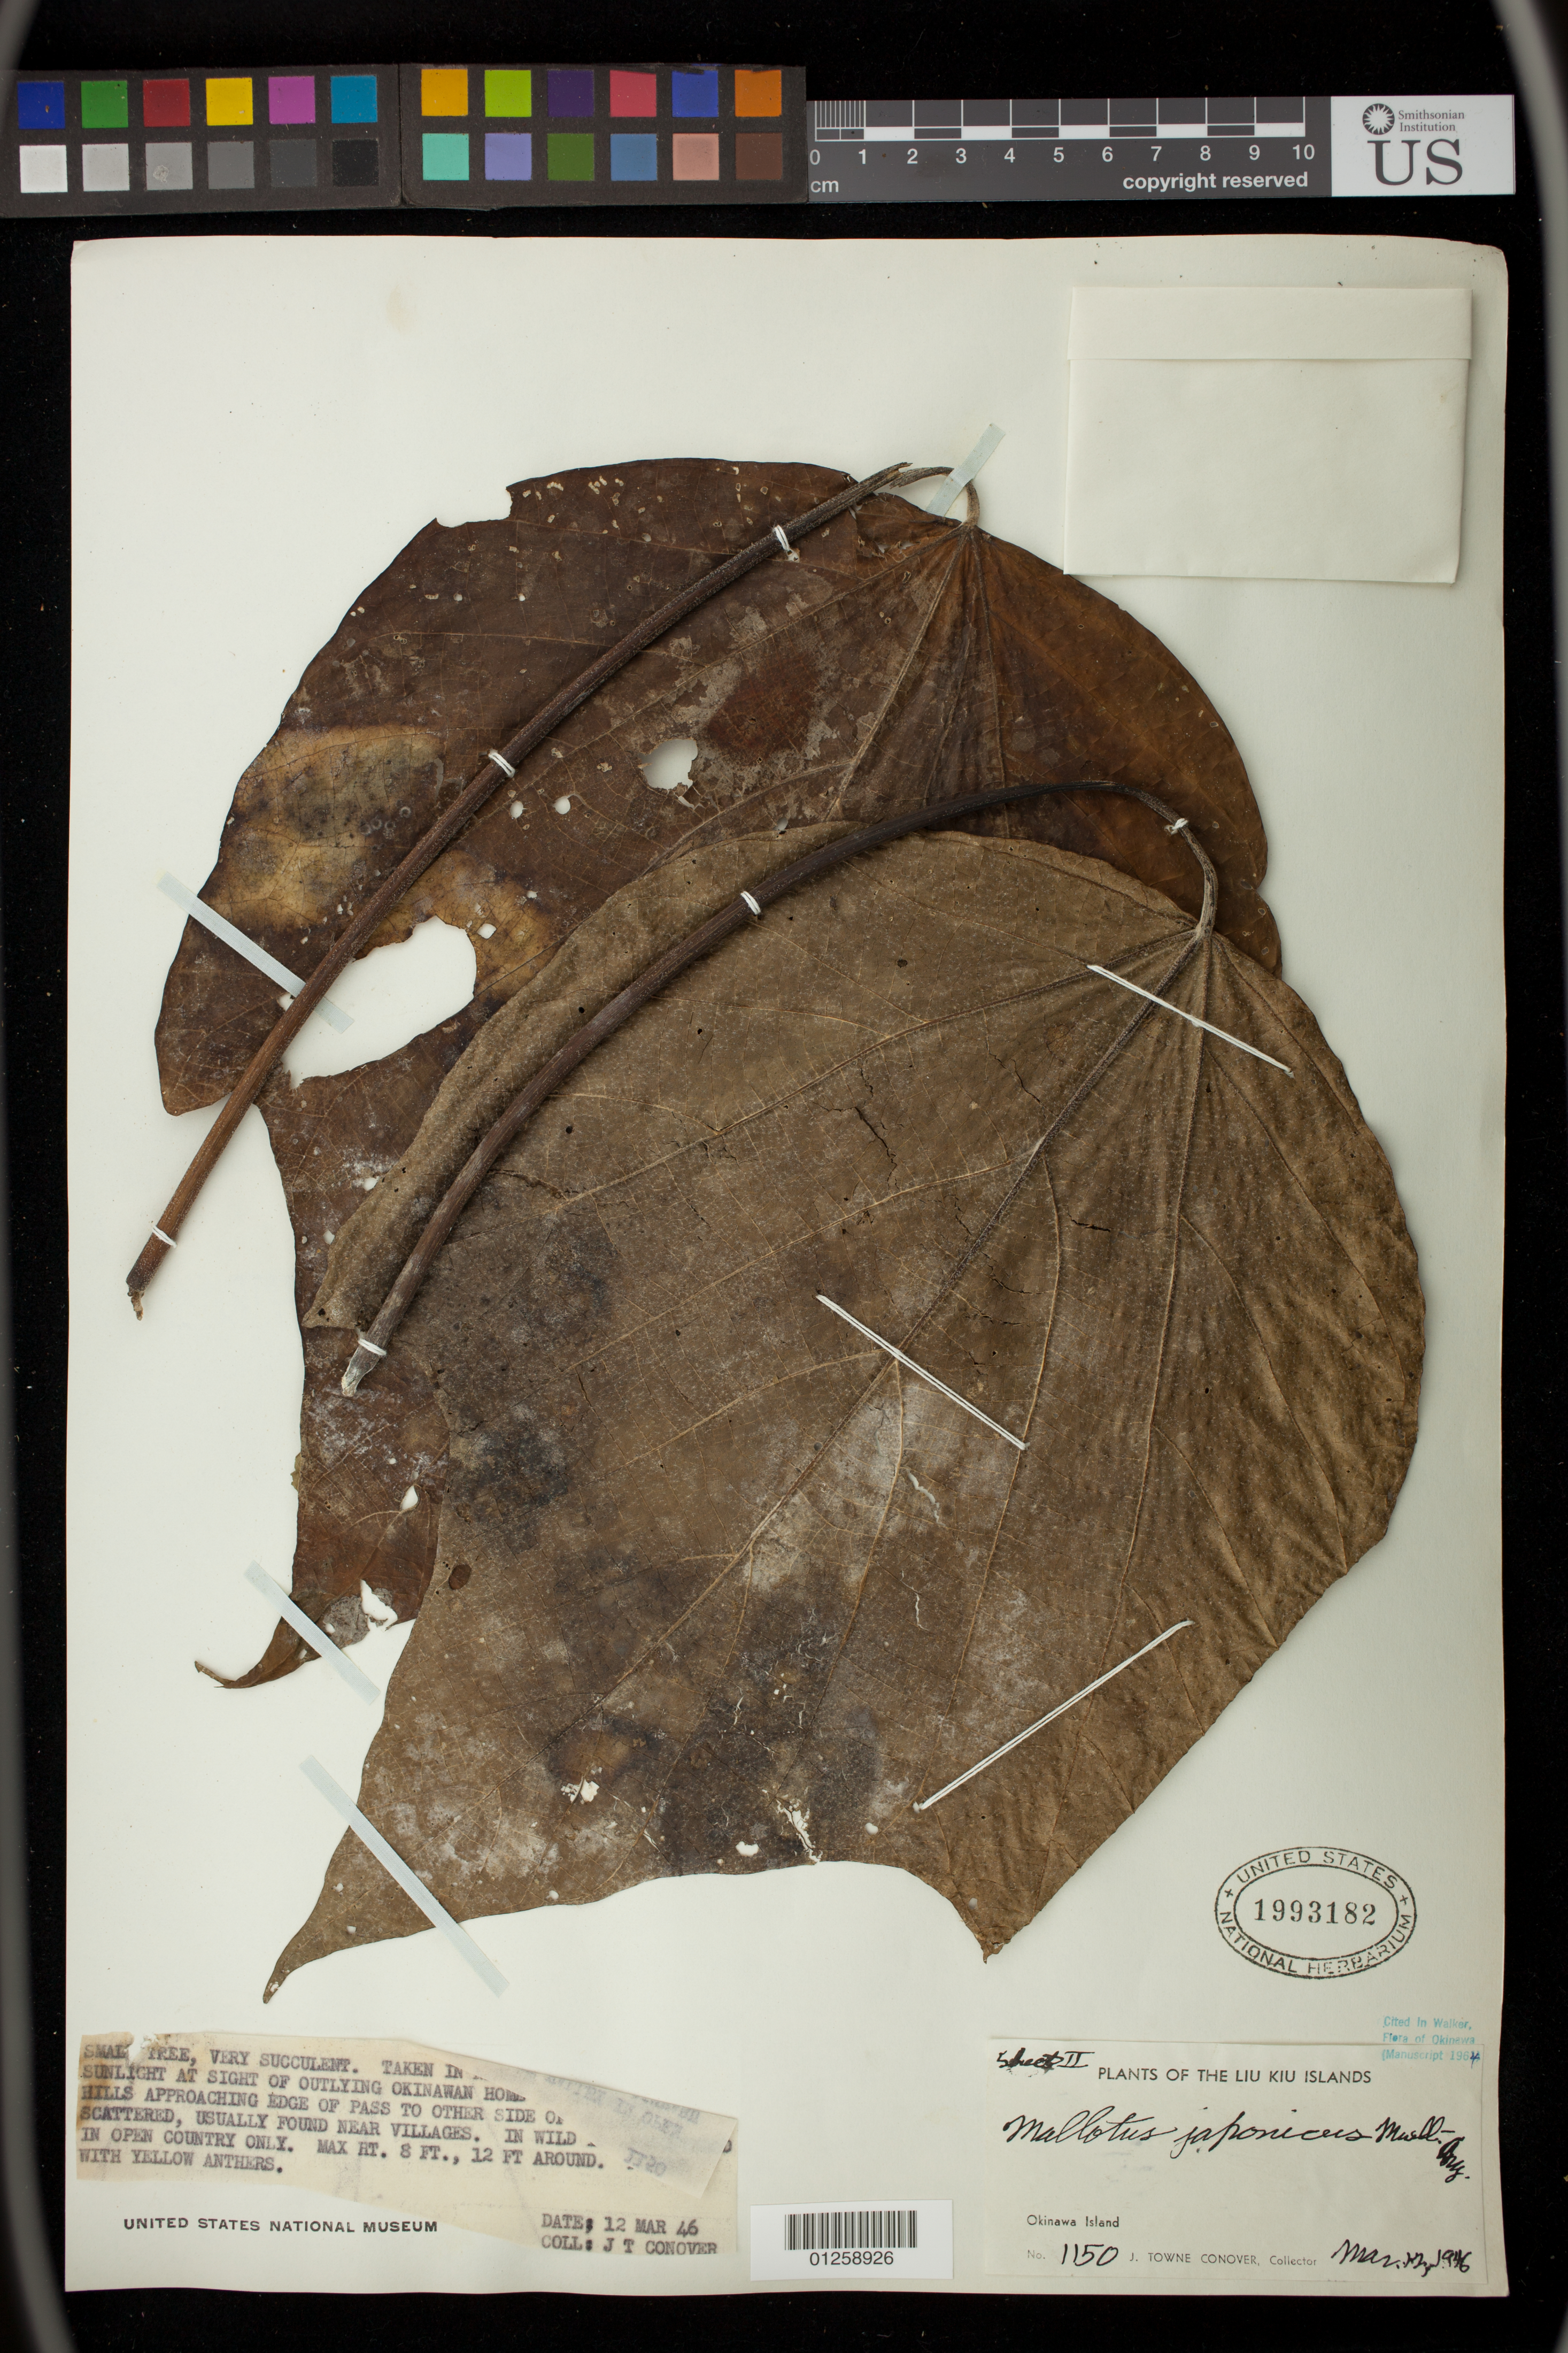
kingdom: Plantae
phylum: Tracheophyta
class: Magnoliopsida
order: Malpighiales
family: Euphorbiaceae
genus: Mallotus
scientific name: Mallotus japonicus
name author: (Spreng.) Müll. Arg.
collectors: J. T. Conover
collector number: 1150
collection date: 1946-03-12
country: Japan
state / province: Okinawa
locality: Liu Kiu Islands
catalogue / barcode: US 1993182